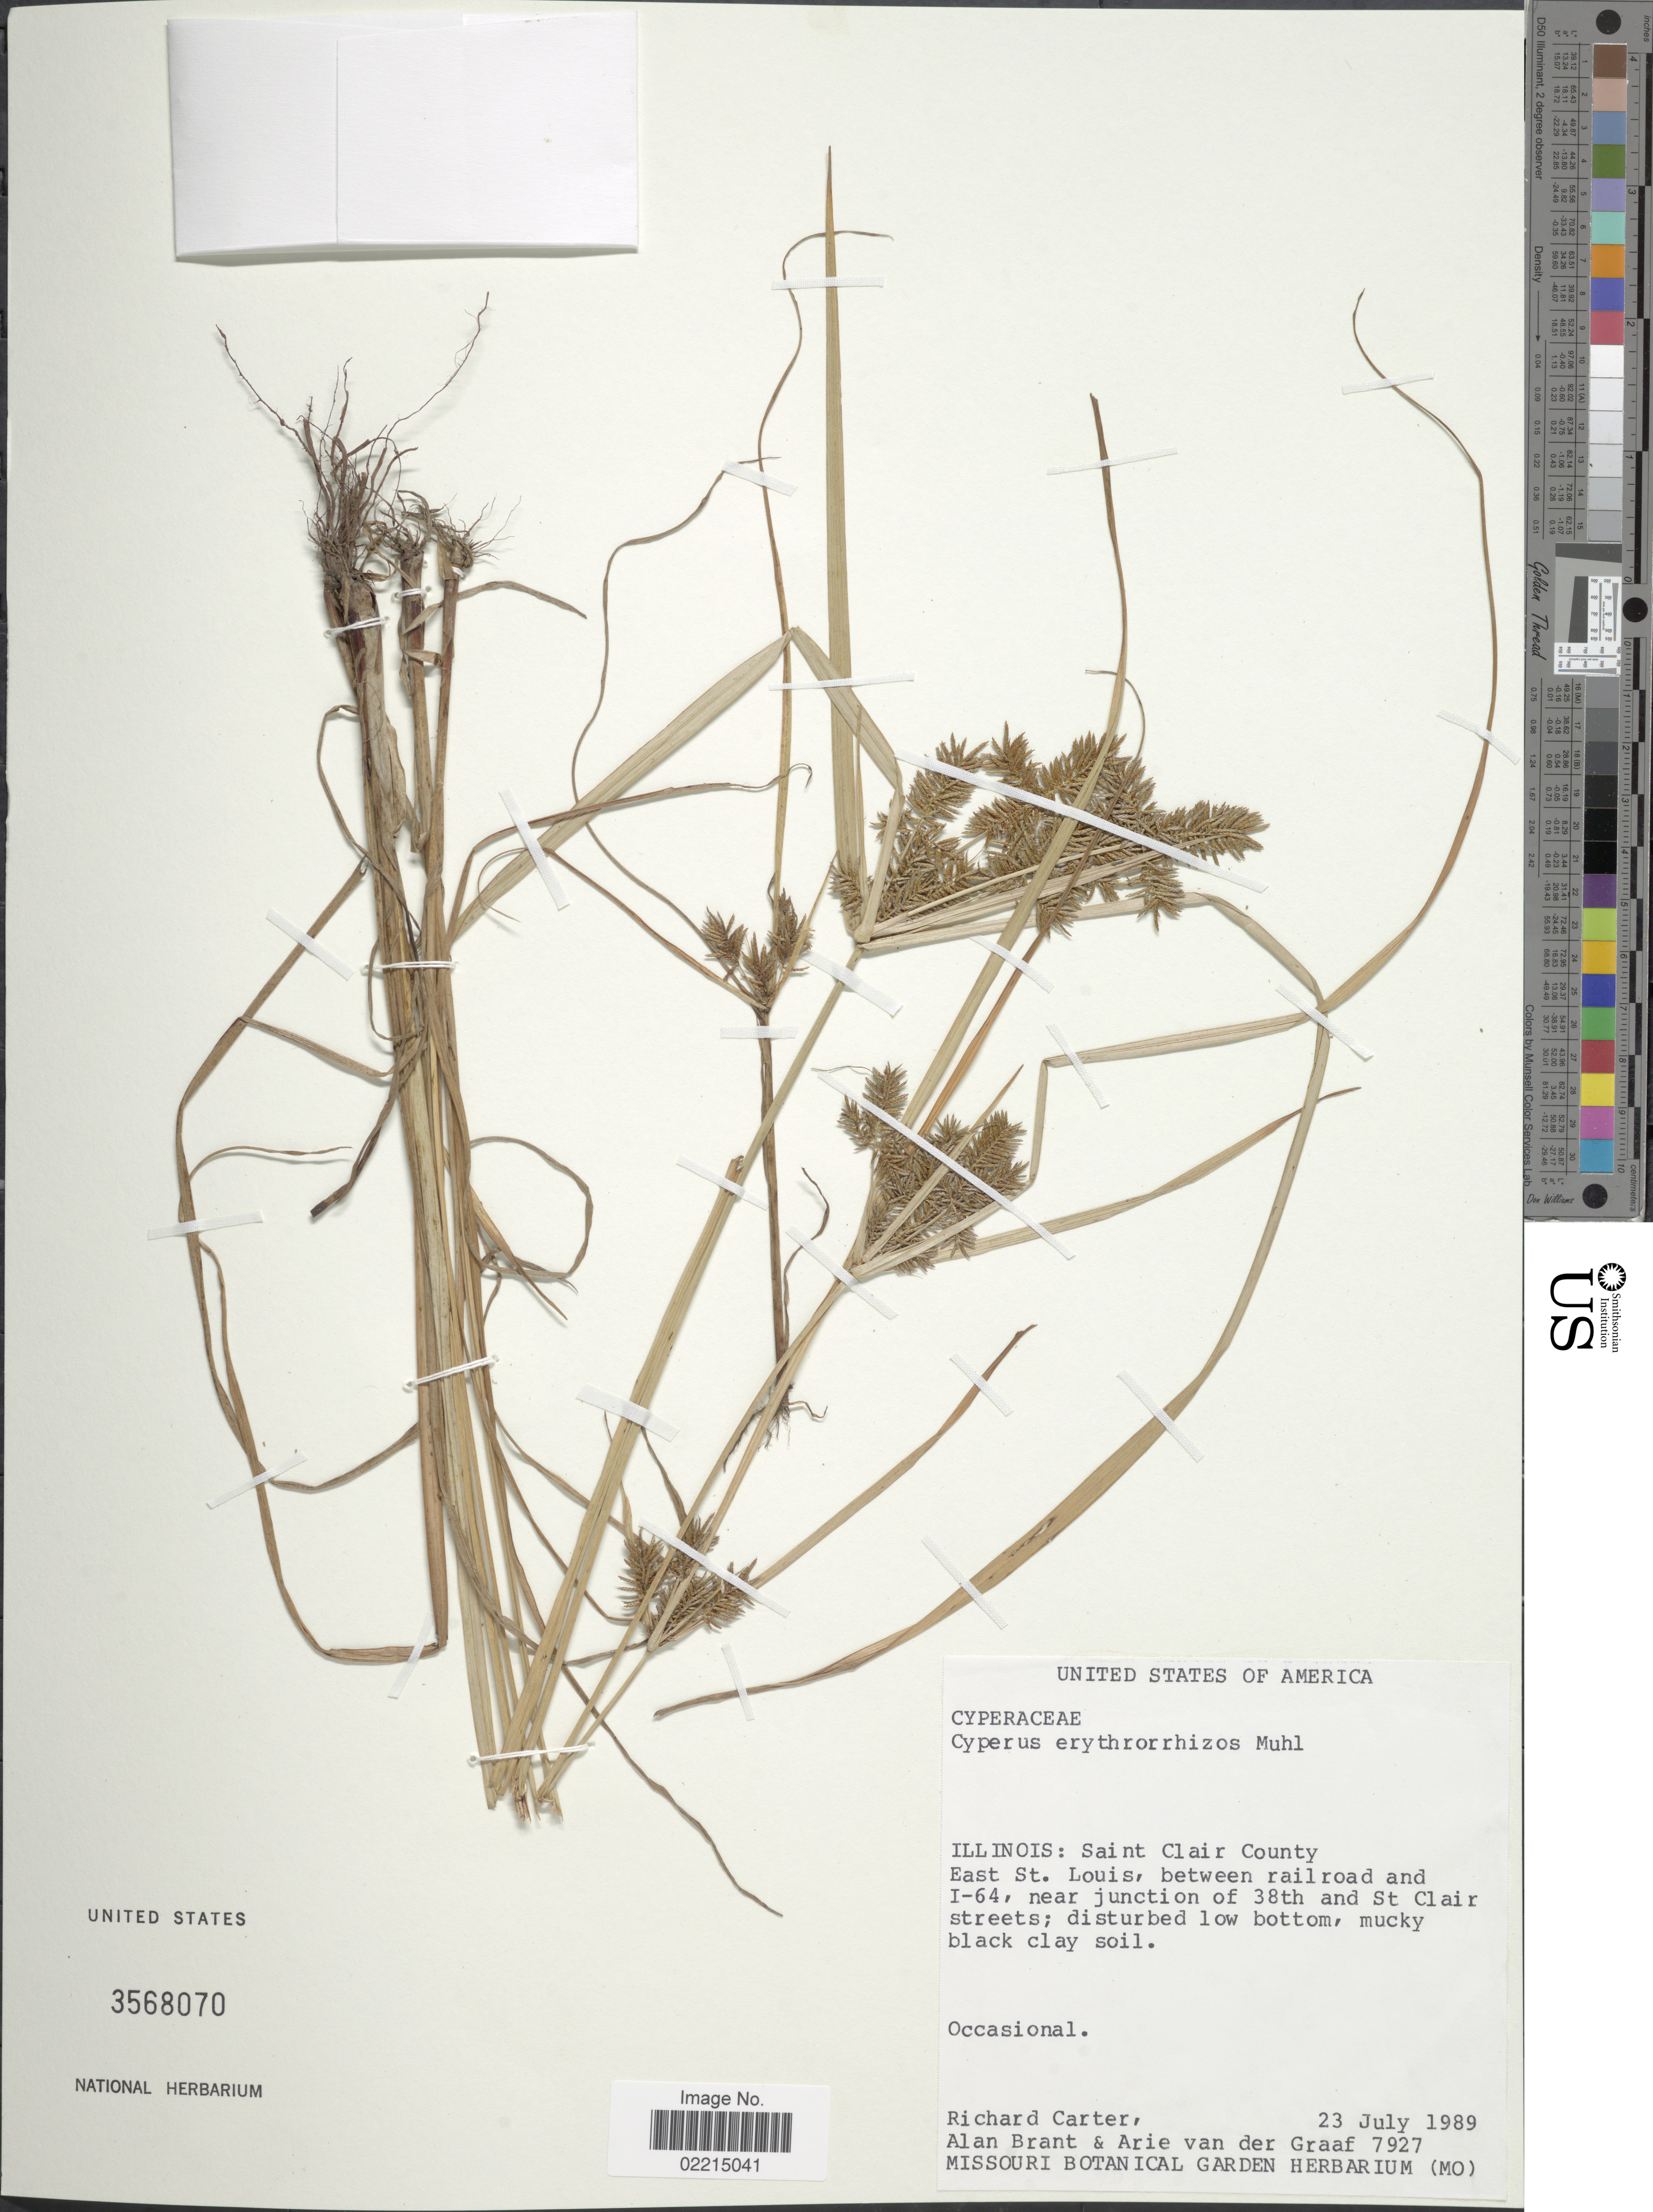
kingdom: Plantae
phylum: Tracheophyta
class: Liliopsida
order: Poales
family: Cyperaceae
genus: Cyperus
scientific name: Cyperus erythrorhizos Muhl.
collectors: R. Carter, A. Brant & A. Graaf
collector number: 7927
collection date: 1989-07-23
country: United States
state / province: Illinois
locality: Saint Clair County East St. Louis, between railroad and I-64, near junction of 38th and St Clair streets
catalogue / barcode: US 3568070